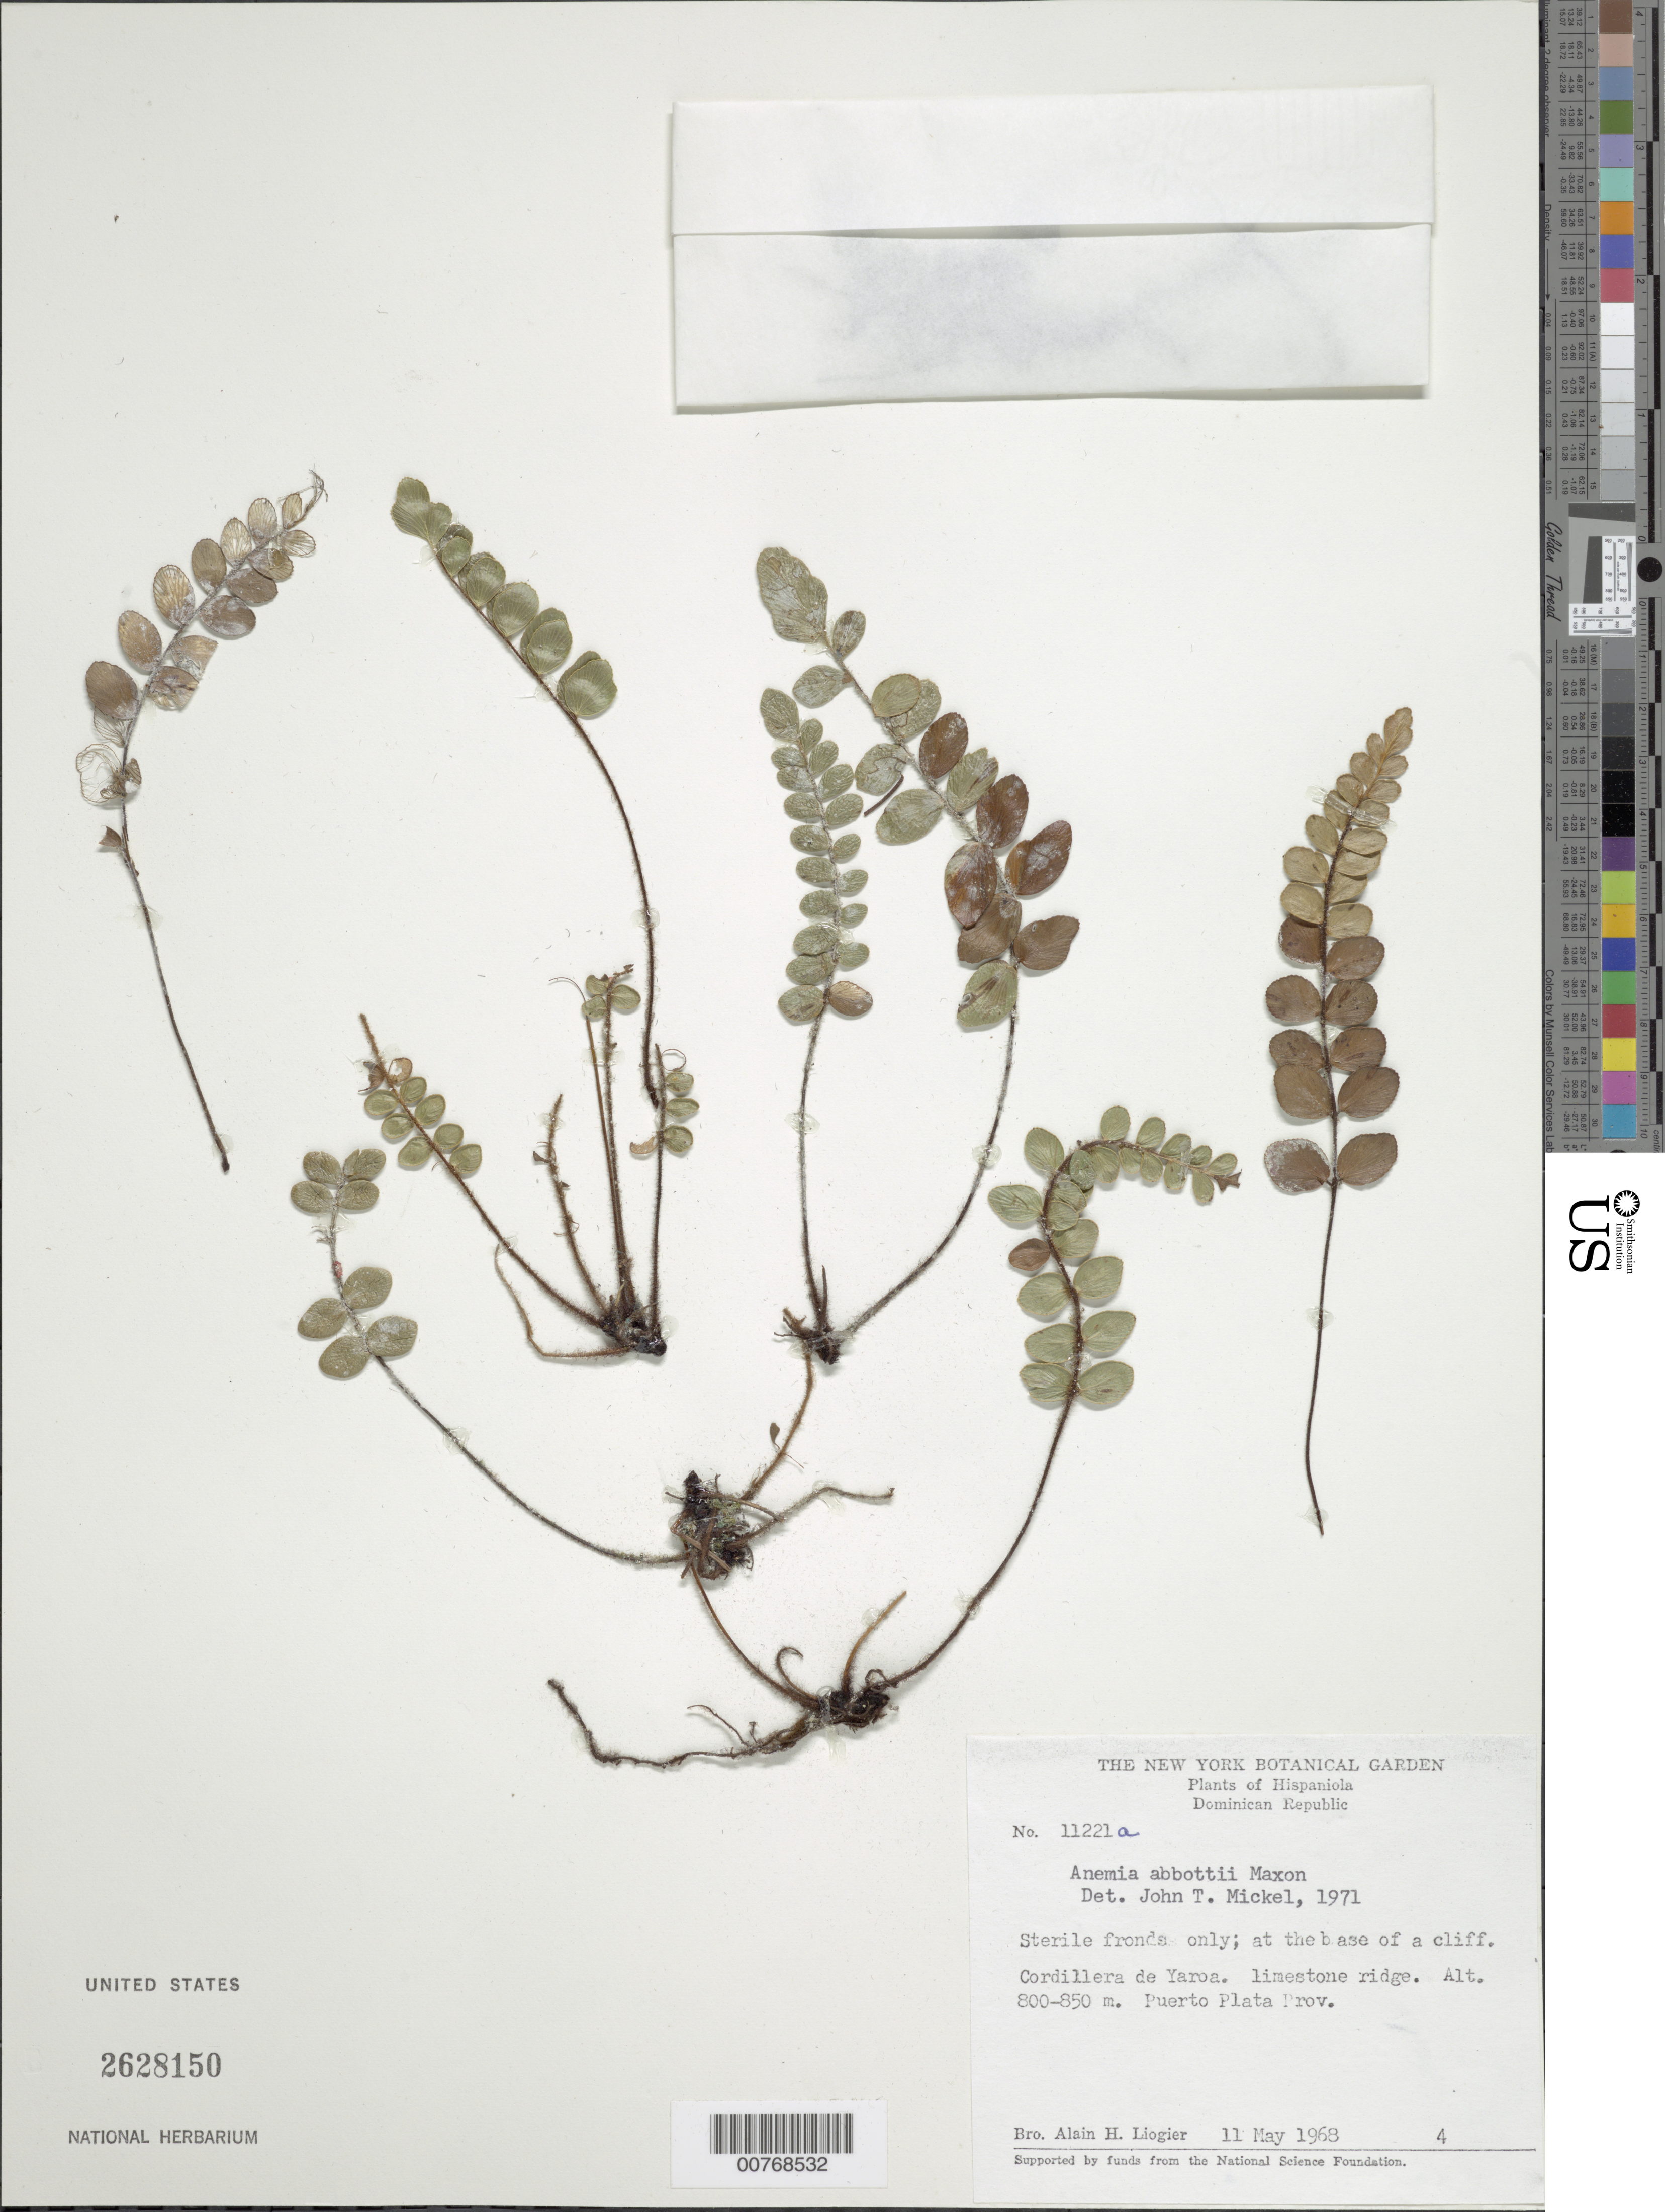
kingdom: Plantae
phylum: Tracheophyta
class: Polypodiopsida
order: Schizaeales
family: Anemiaceae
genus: Anemia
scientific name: Anemia abbottii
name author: Maxon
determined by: Mickel, J. T., (NY), New York Botanical Garden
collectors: A. H. Liogier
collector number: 11221a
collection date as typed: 11 May 1968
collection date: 1968-05-11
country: Dominican Republic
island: Hispaniola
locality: Cordillera de Yaroa. Province Puerto Plata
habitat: Limestone ridge, at base of cliffs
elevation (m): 800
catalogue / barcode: US 2628150